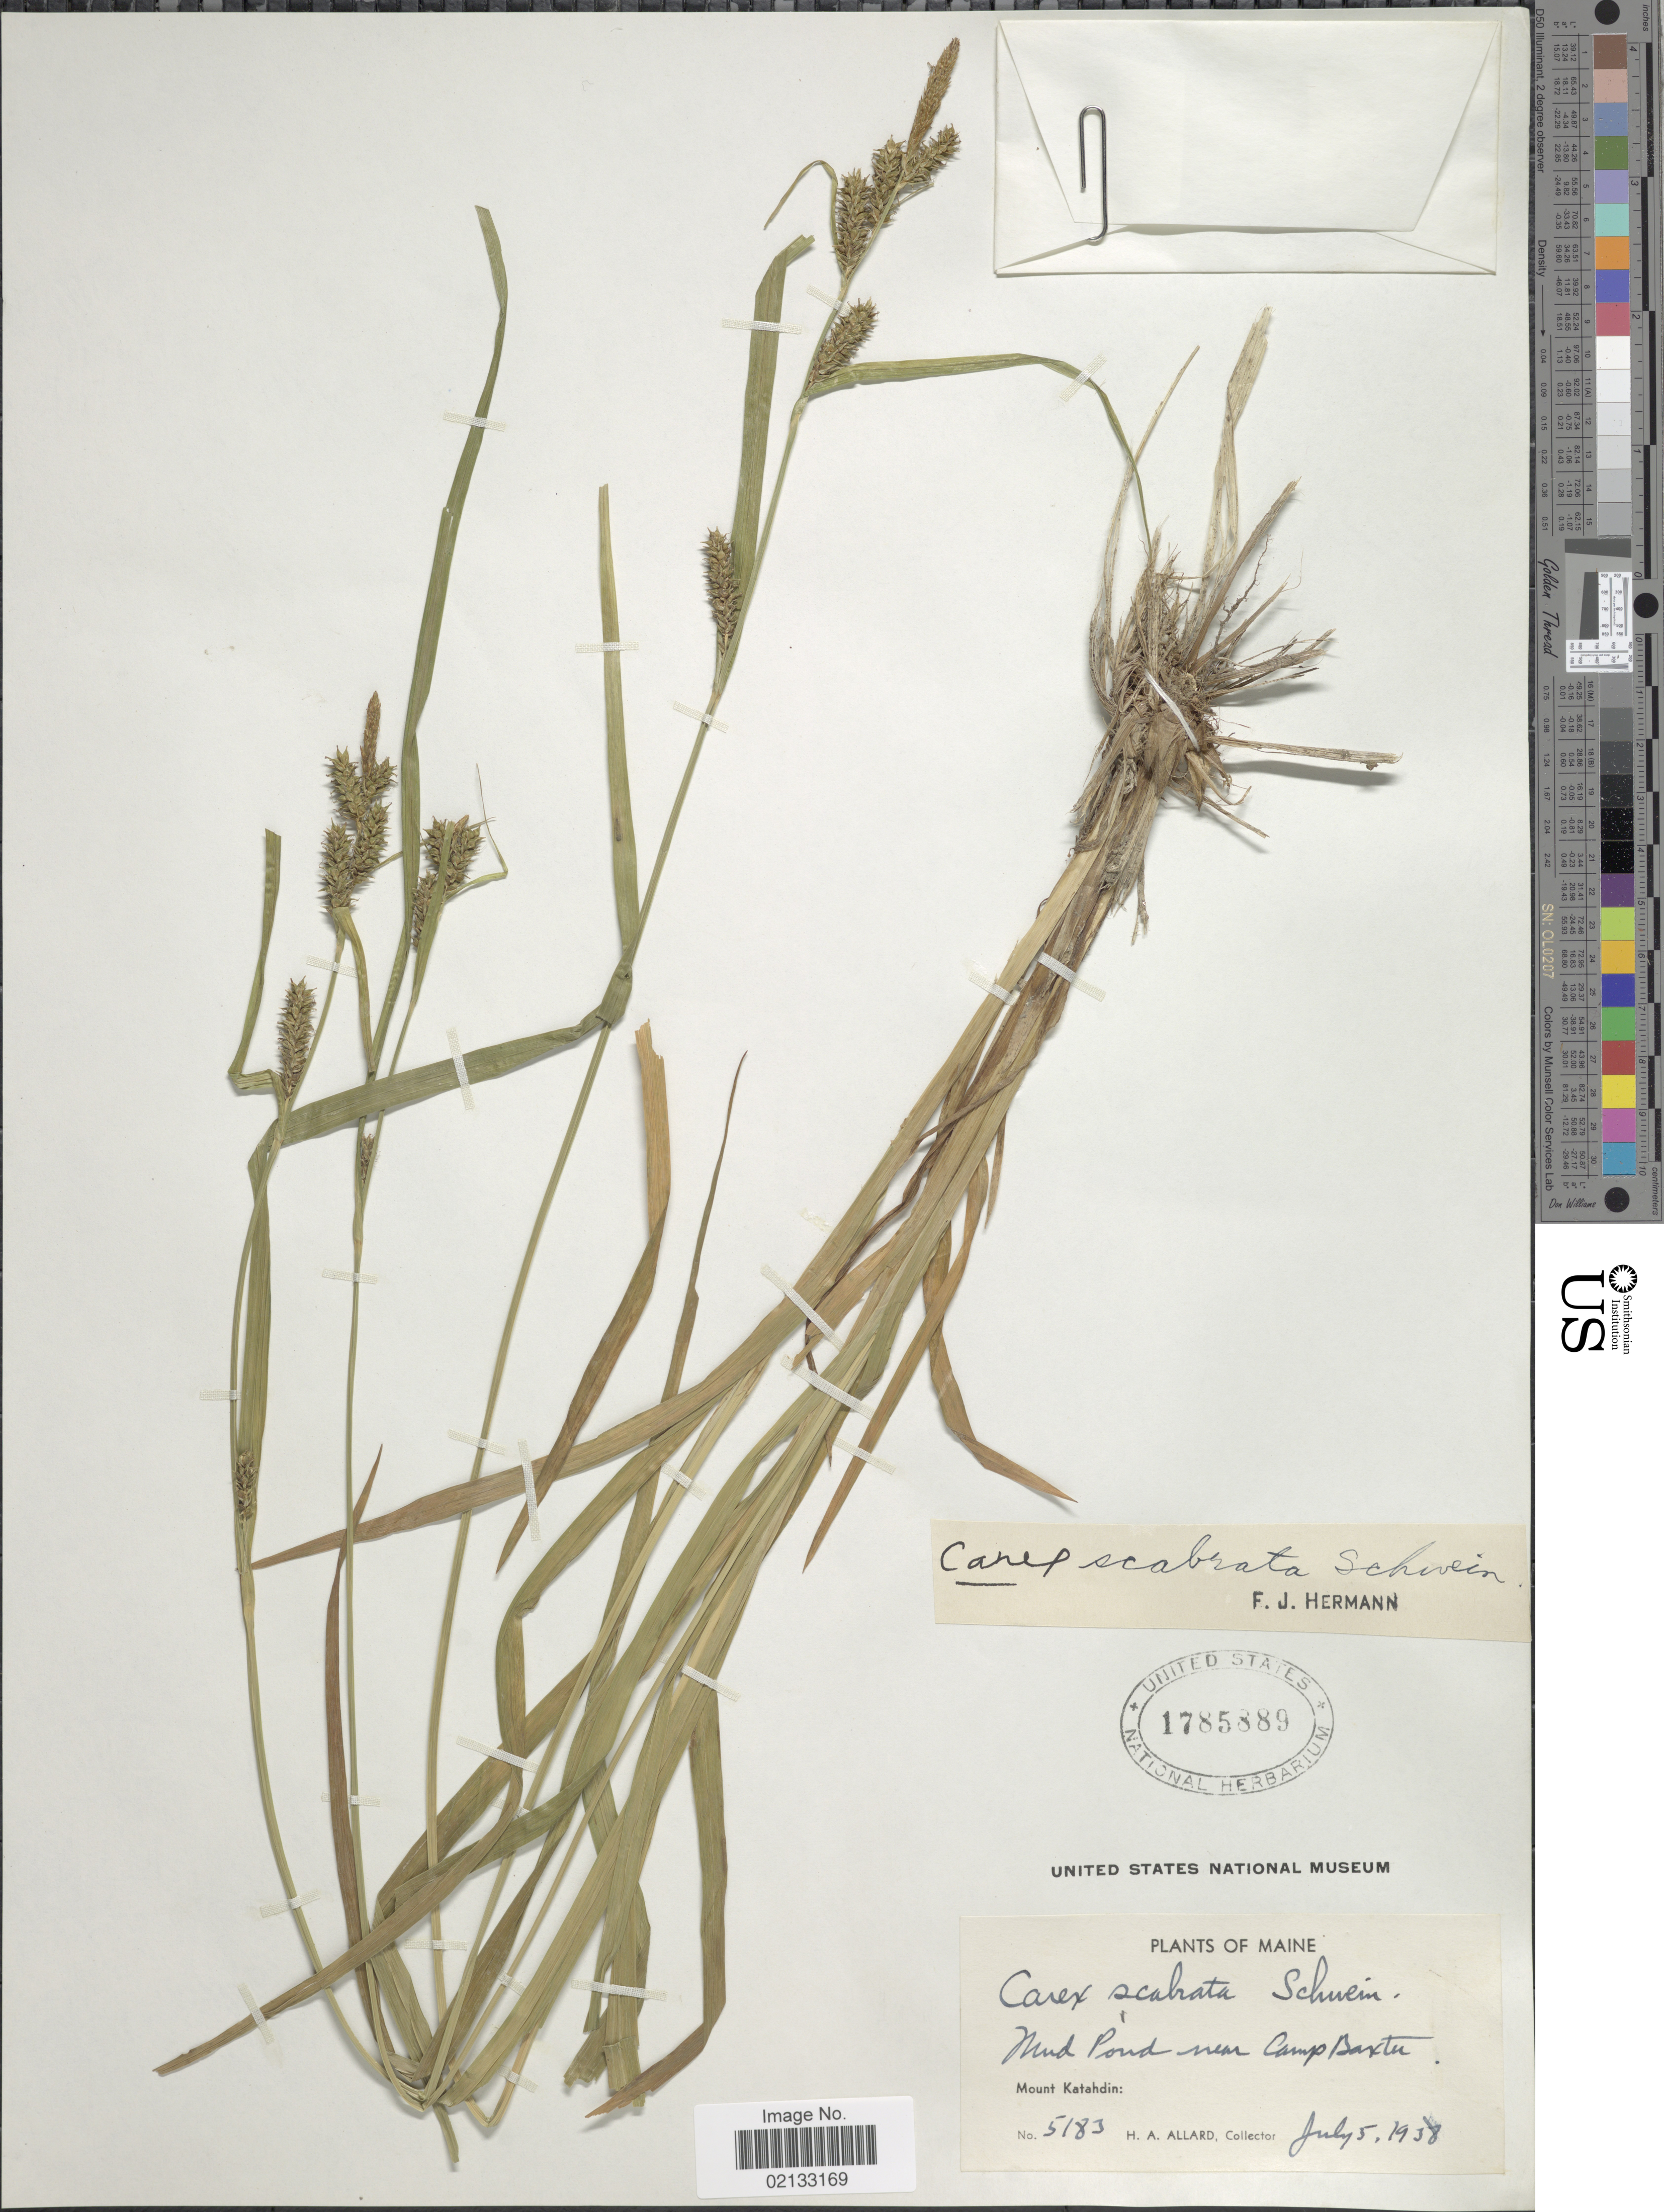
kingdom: Plantae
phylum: Tracheophyta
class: Liliopsida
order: Poales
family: Cyperaceae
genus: Carex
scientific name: Carex scabrata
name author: Schwein.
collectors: H. A. Allard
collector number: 5183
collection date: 1938-07-05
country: United States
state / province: Maine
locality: Mud Pond near Camp Baxter. Mount Katahdin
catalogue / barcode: US 1785889